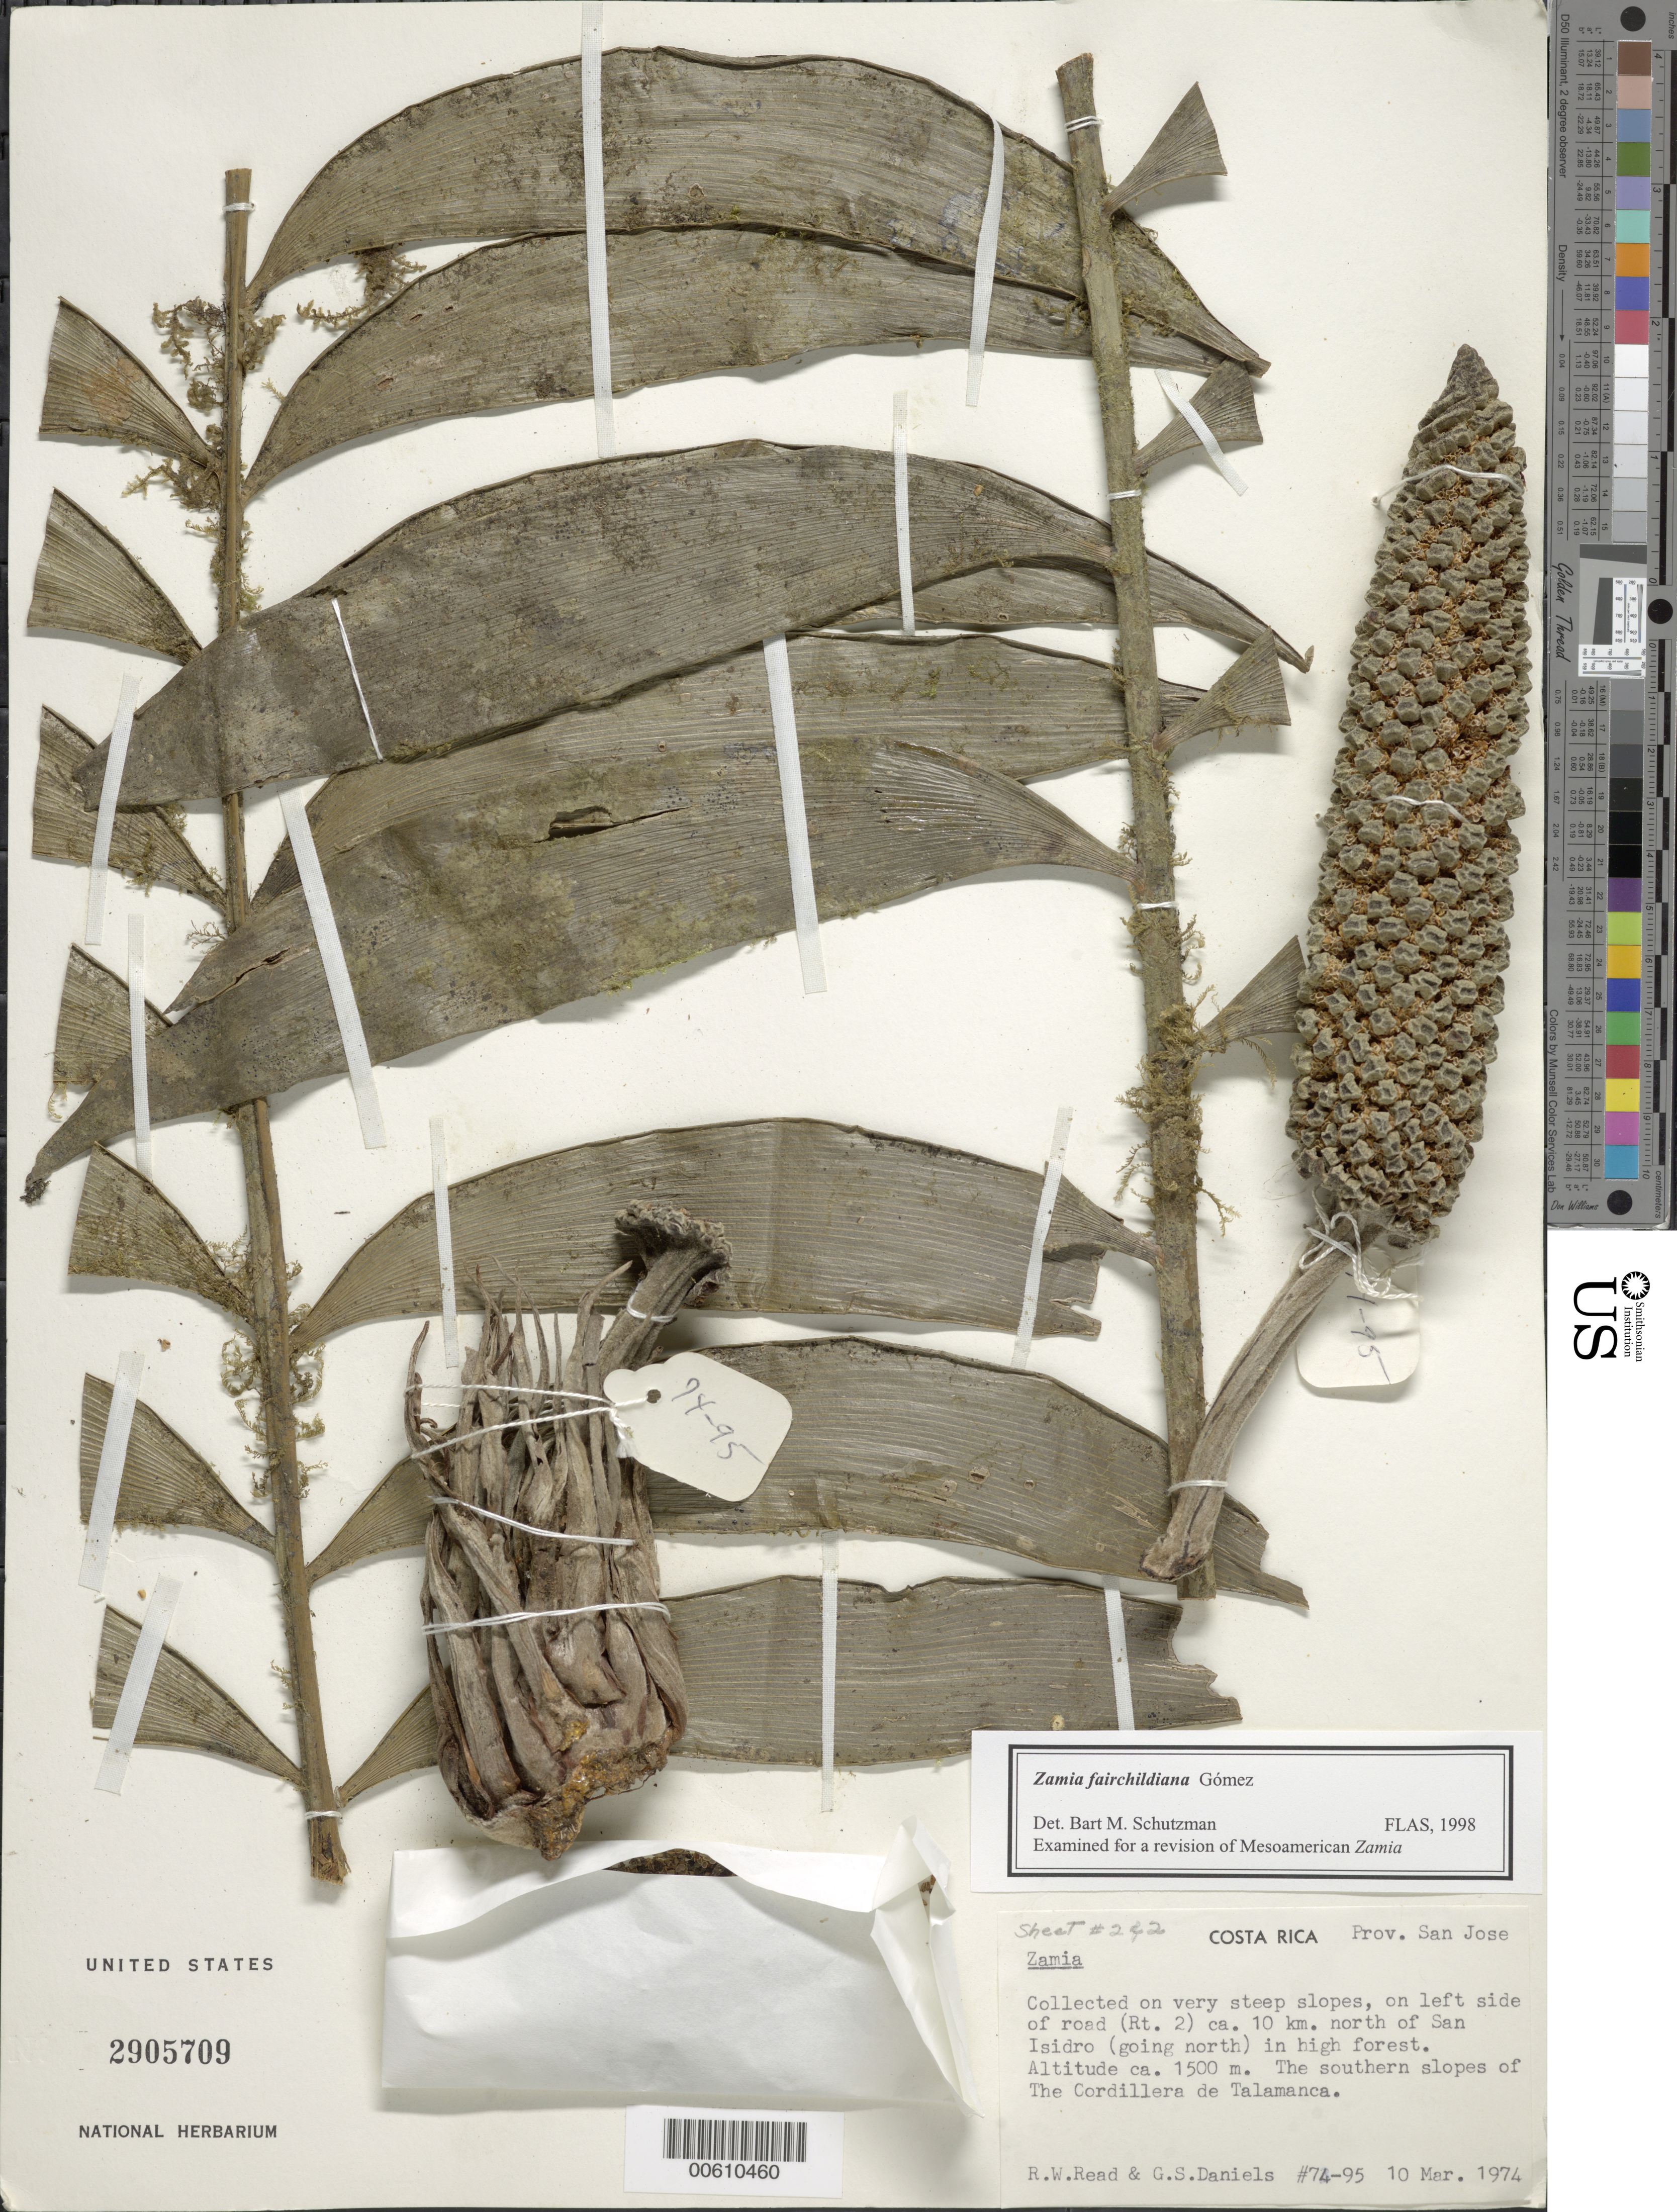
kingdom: Plantae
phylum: Tracheophyta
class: Cycadopsida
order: Cycadales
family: Zamiaceae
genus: Zamia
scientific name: Zamia fairchildiana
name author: L.D. Gómez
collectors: R. W. Read & G. S. Daniels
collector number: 74-95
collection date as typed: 10 Mar 1974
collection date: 1974-03-10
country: Costa Rica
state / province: San José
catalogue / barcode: US 2905709